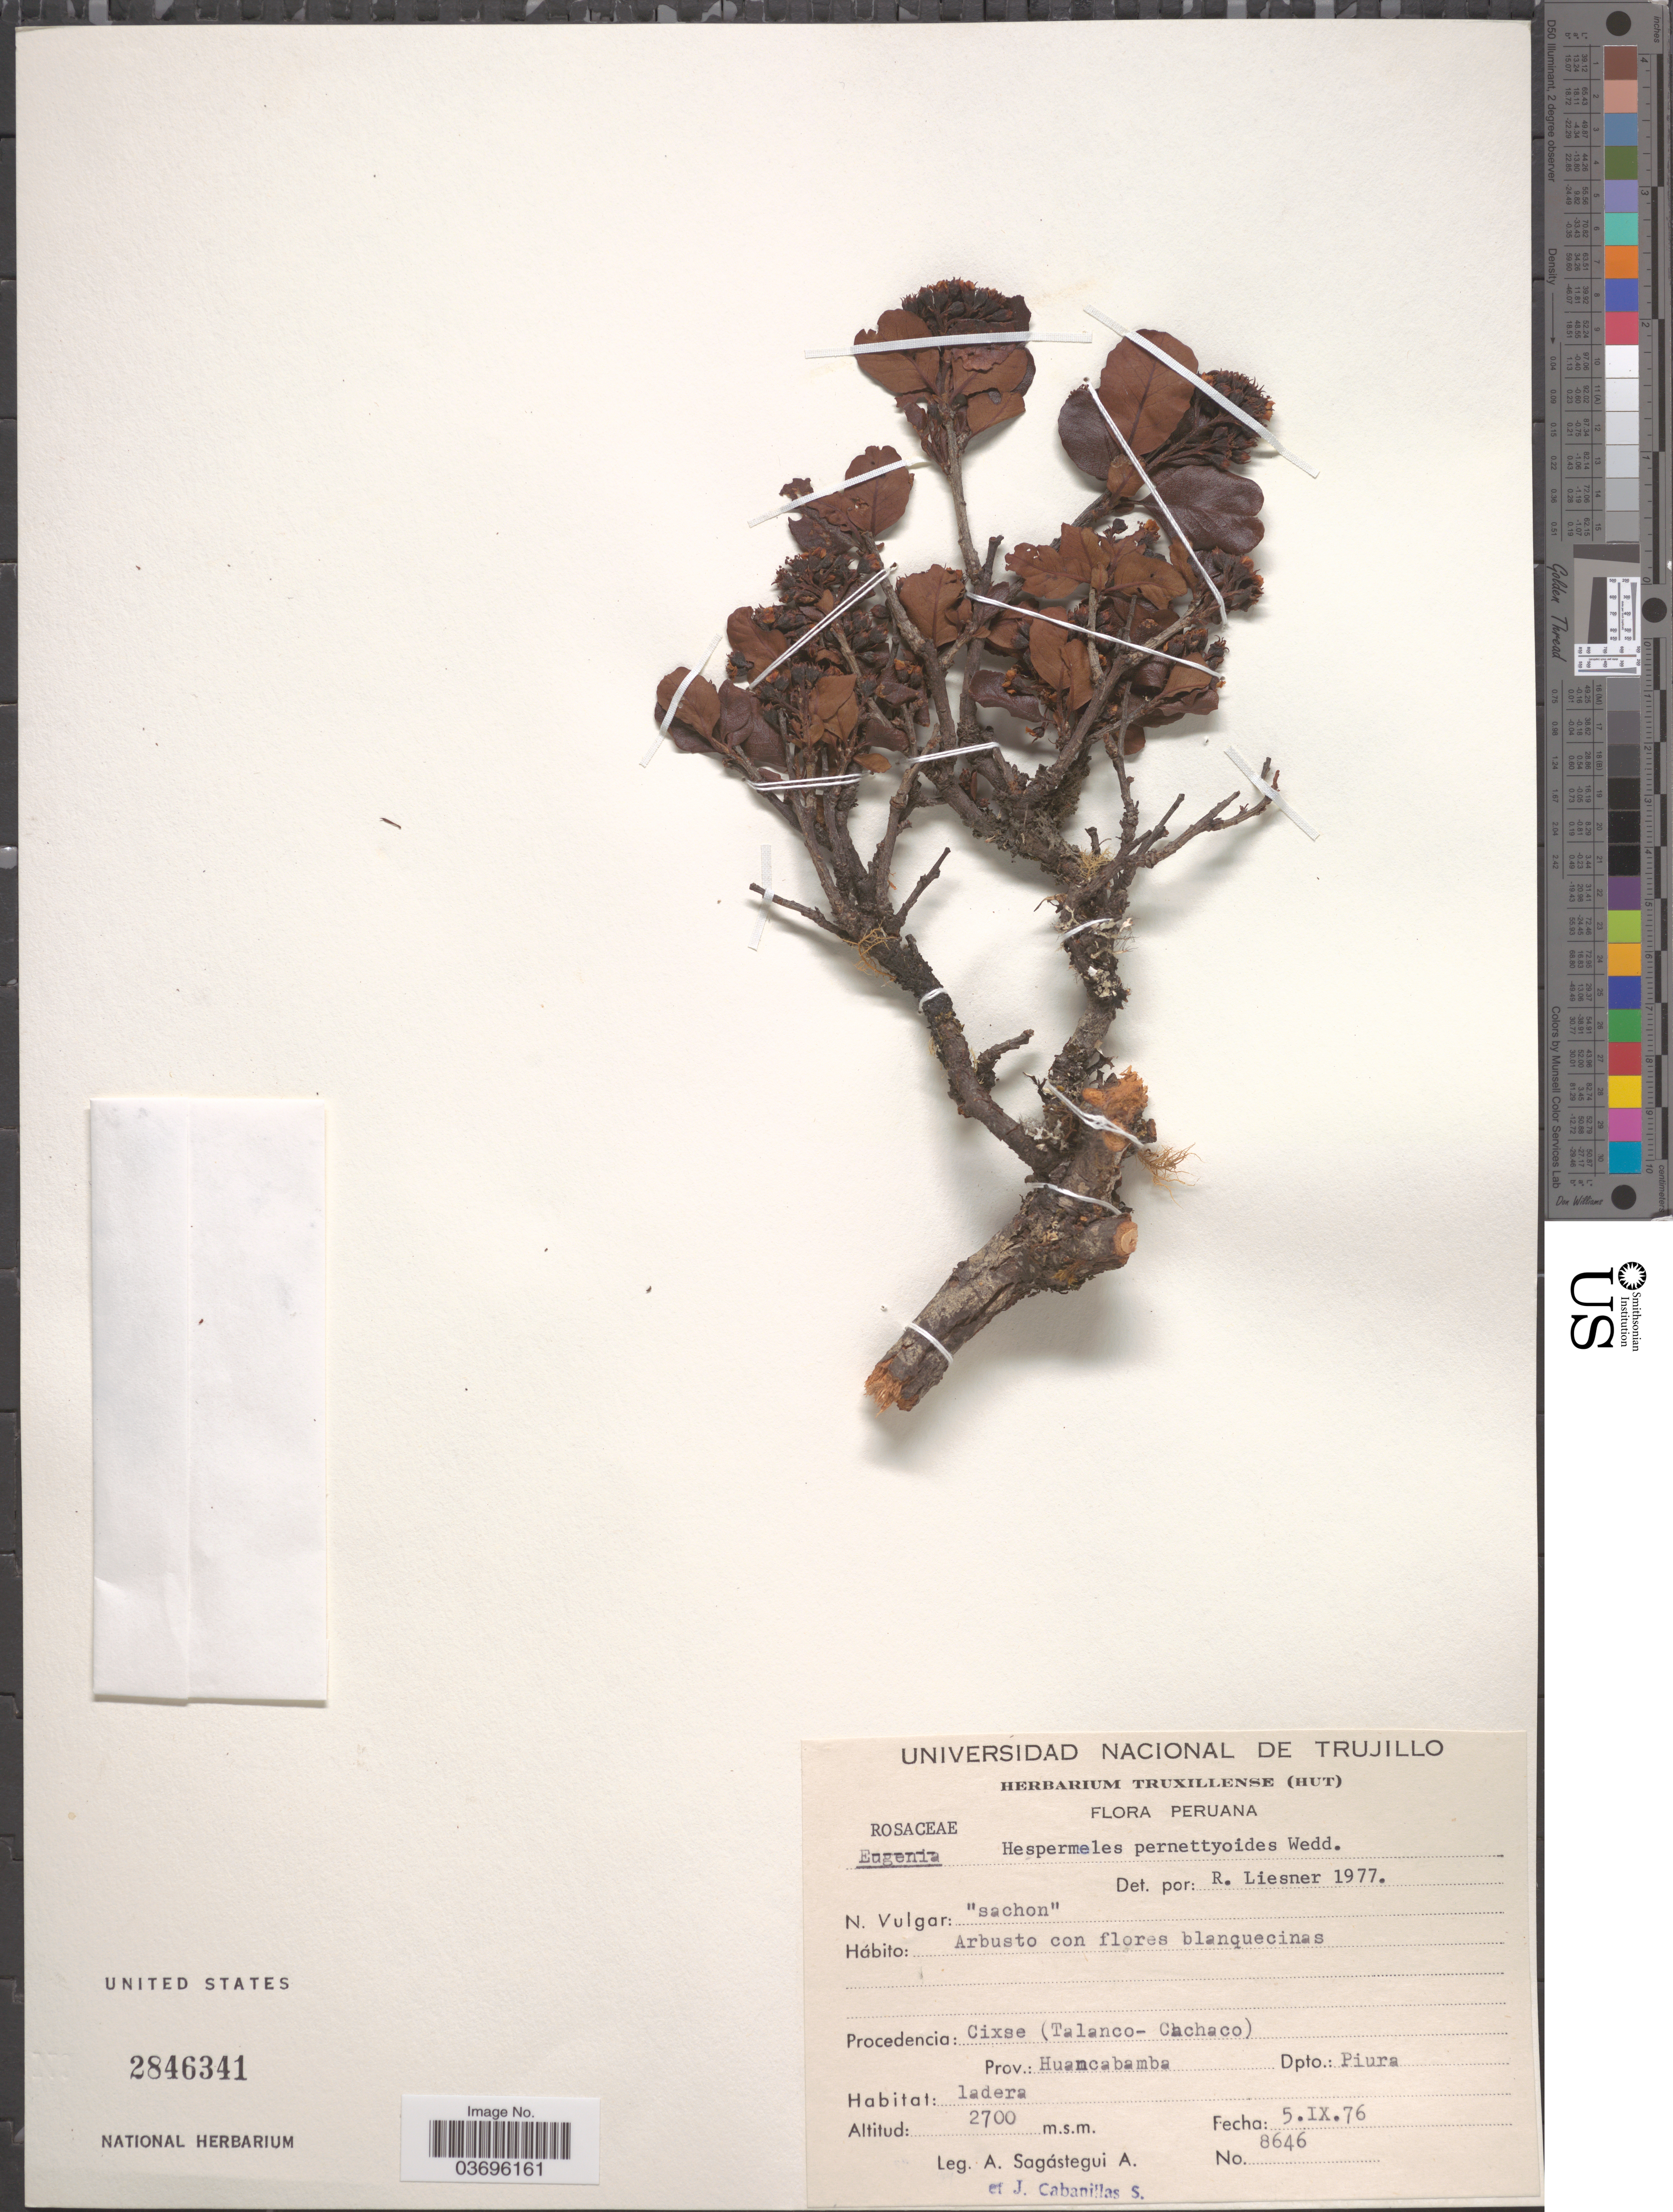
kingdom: Plantae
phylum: Tracheophyta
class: Magnoliopsida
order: Rosales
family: Rosaceae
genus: Hesperomeles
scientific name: Hesperomeles pernettyoides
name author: Wedd.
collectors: A. Sagástegui A. & J. Cabanillas S.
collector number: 8646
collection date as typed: Transcribed d/m/y: 5/9/76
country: Peru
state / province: Piura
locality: Cixse (Talanco-Cachaco). Prov.: Huancabamba Dpto.: Piura.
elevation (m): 2700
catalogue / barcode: US 2846341